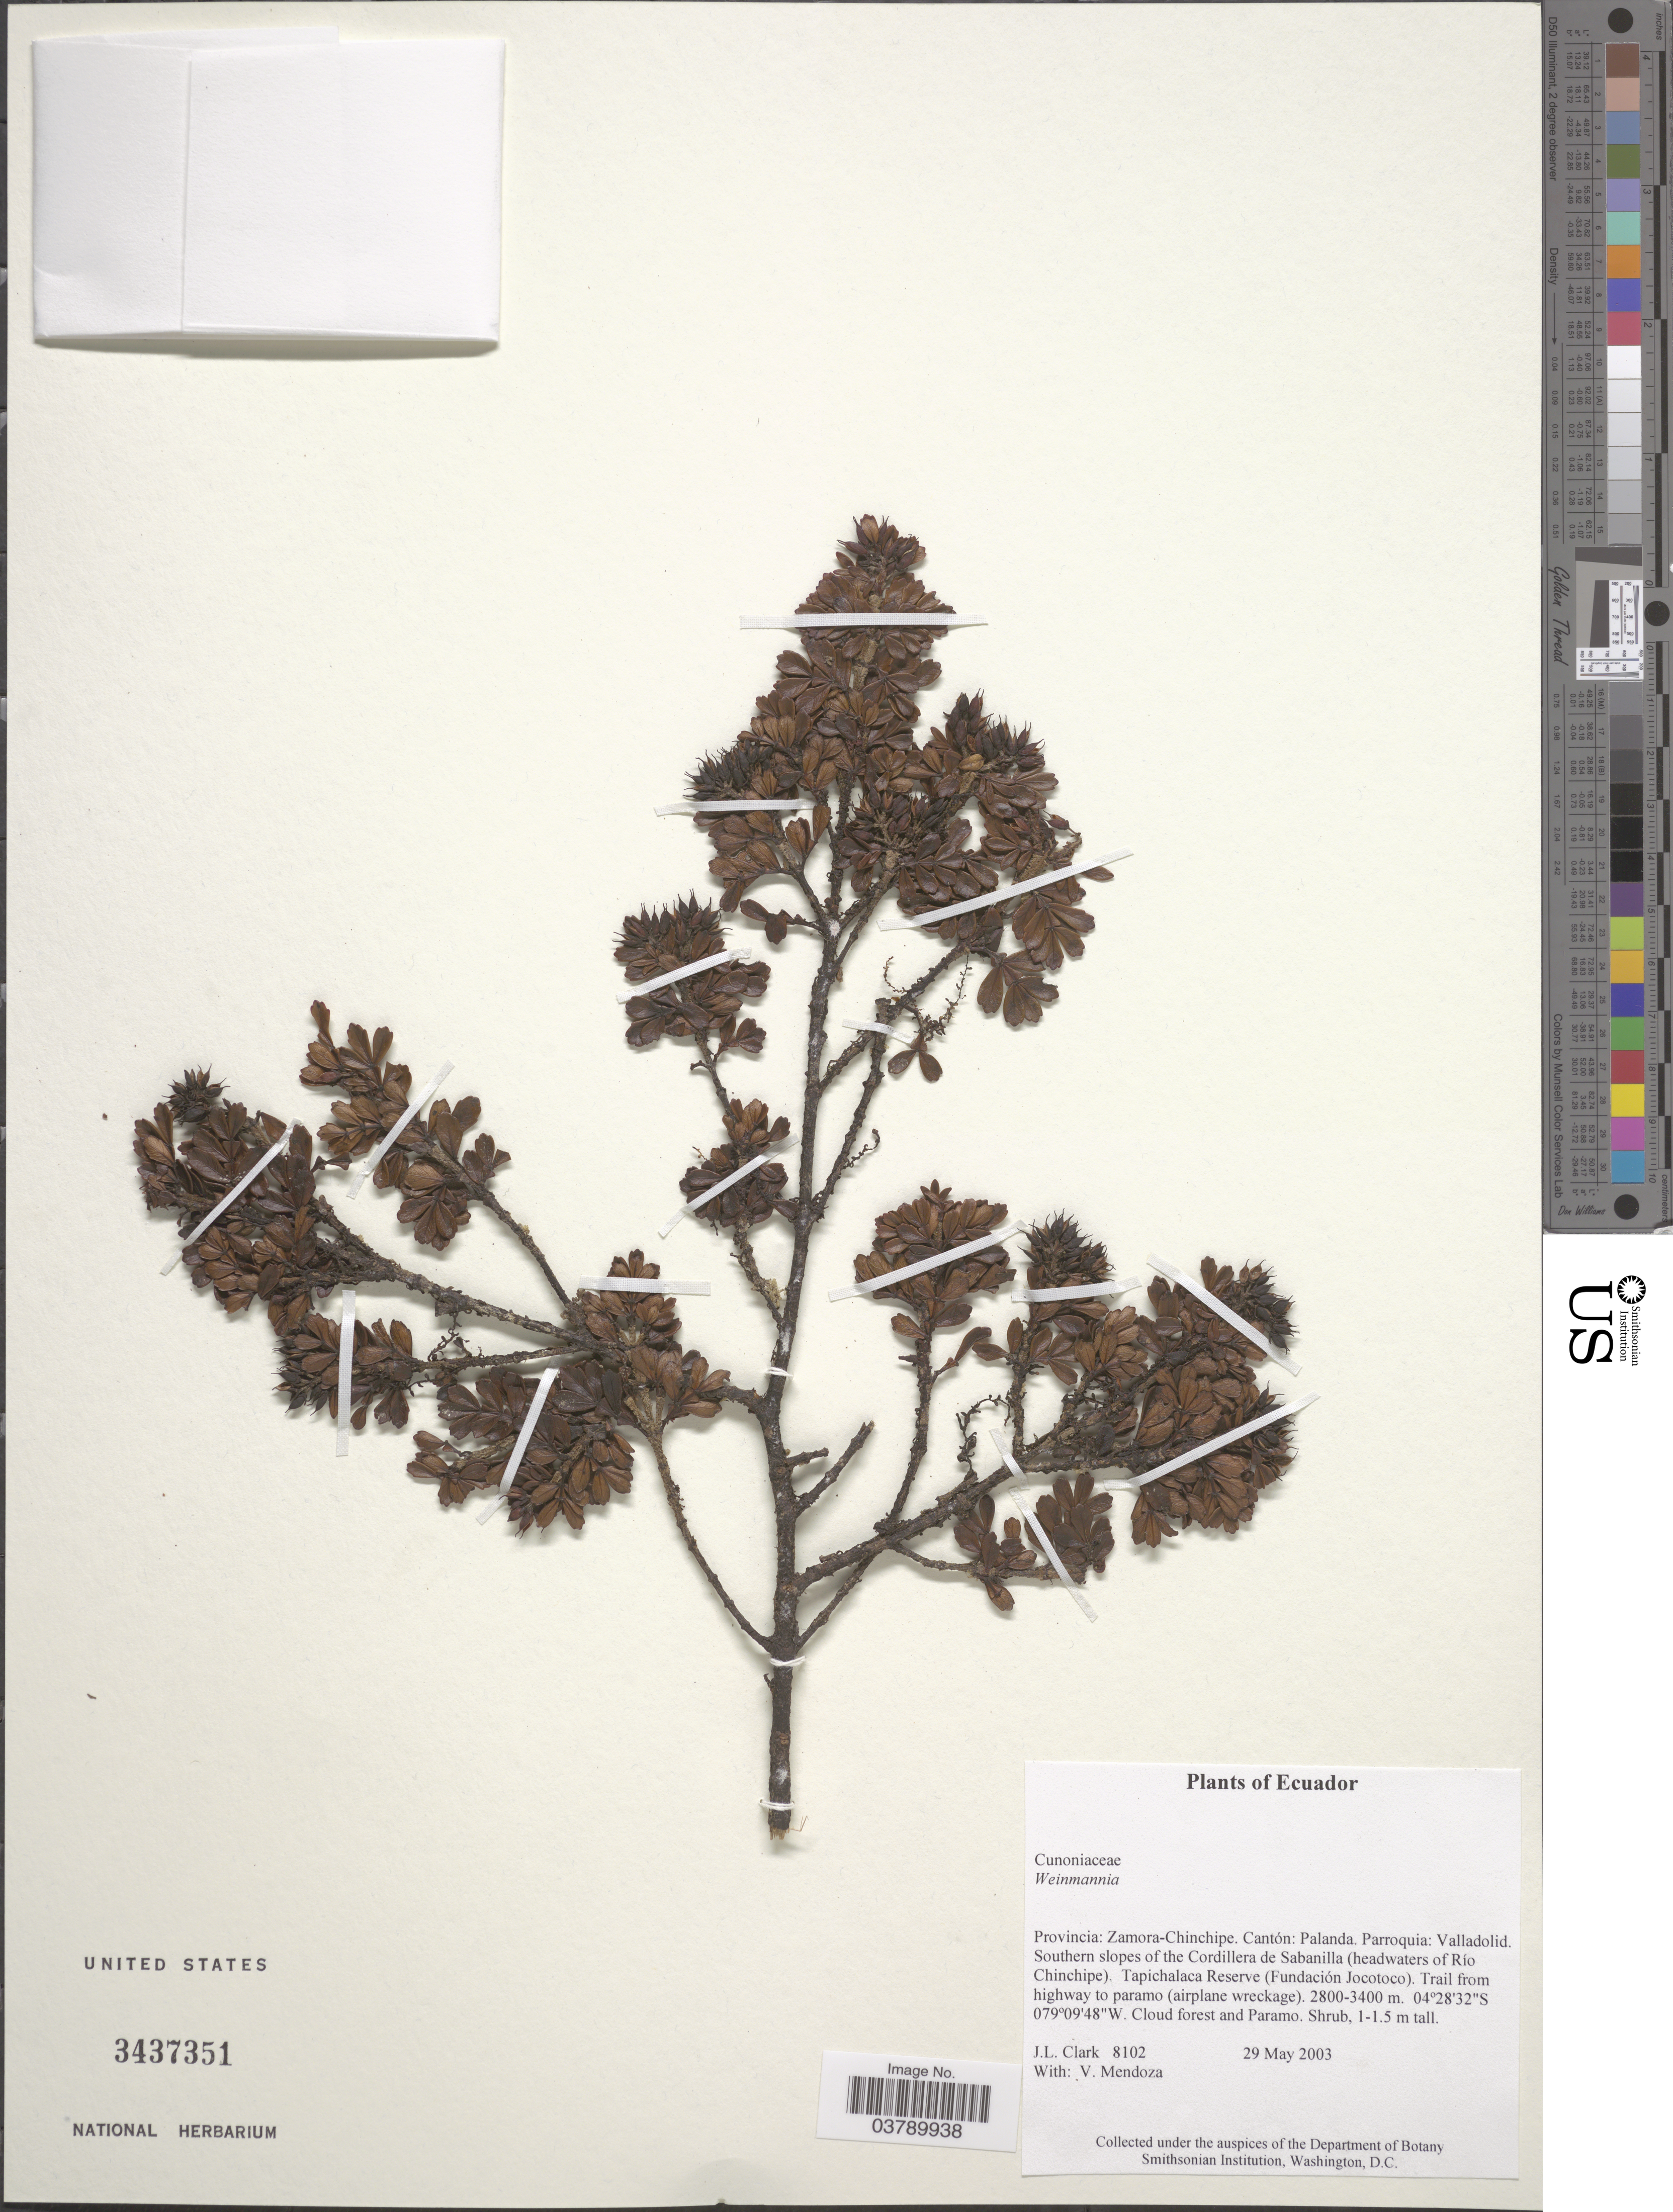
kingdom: Plantae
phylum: Tracheophyta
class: Magnoliopsida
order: Oxalidales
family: Cunoniaceae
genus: Weinmannia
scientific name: Weinmannia sp.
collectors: J. L. Clark & V. Mendoza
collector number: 8102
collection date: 2003-05-29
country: Ecuador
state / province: Zamora-Chinchipe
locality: Cantón: Palanda. Parroquia: Valladolid. Southern slopes of the Cordillera de Sabanilla (headwaters of Río Chinchipe). Tapichalaca Reserve (Fundación Jocotoco). Trail from highway to paramo (airplane wreckage).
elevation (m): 2800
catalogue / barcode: US 3437351